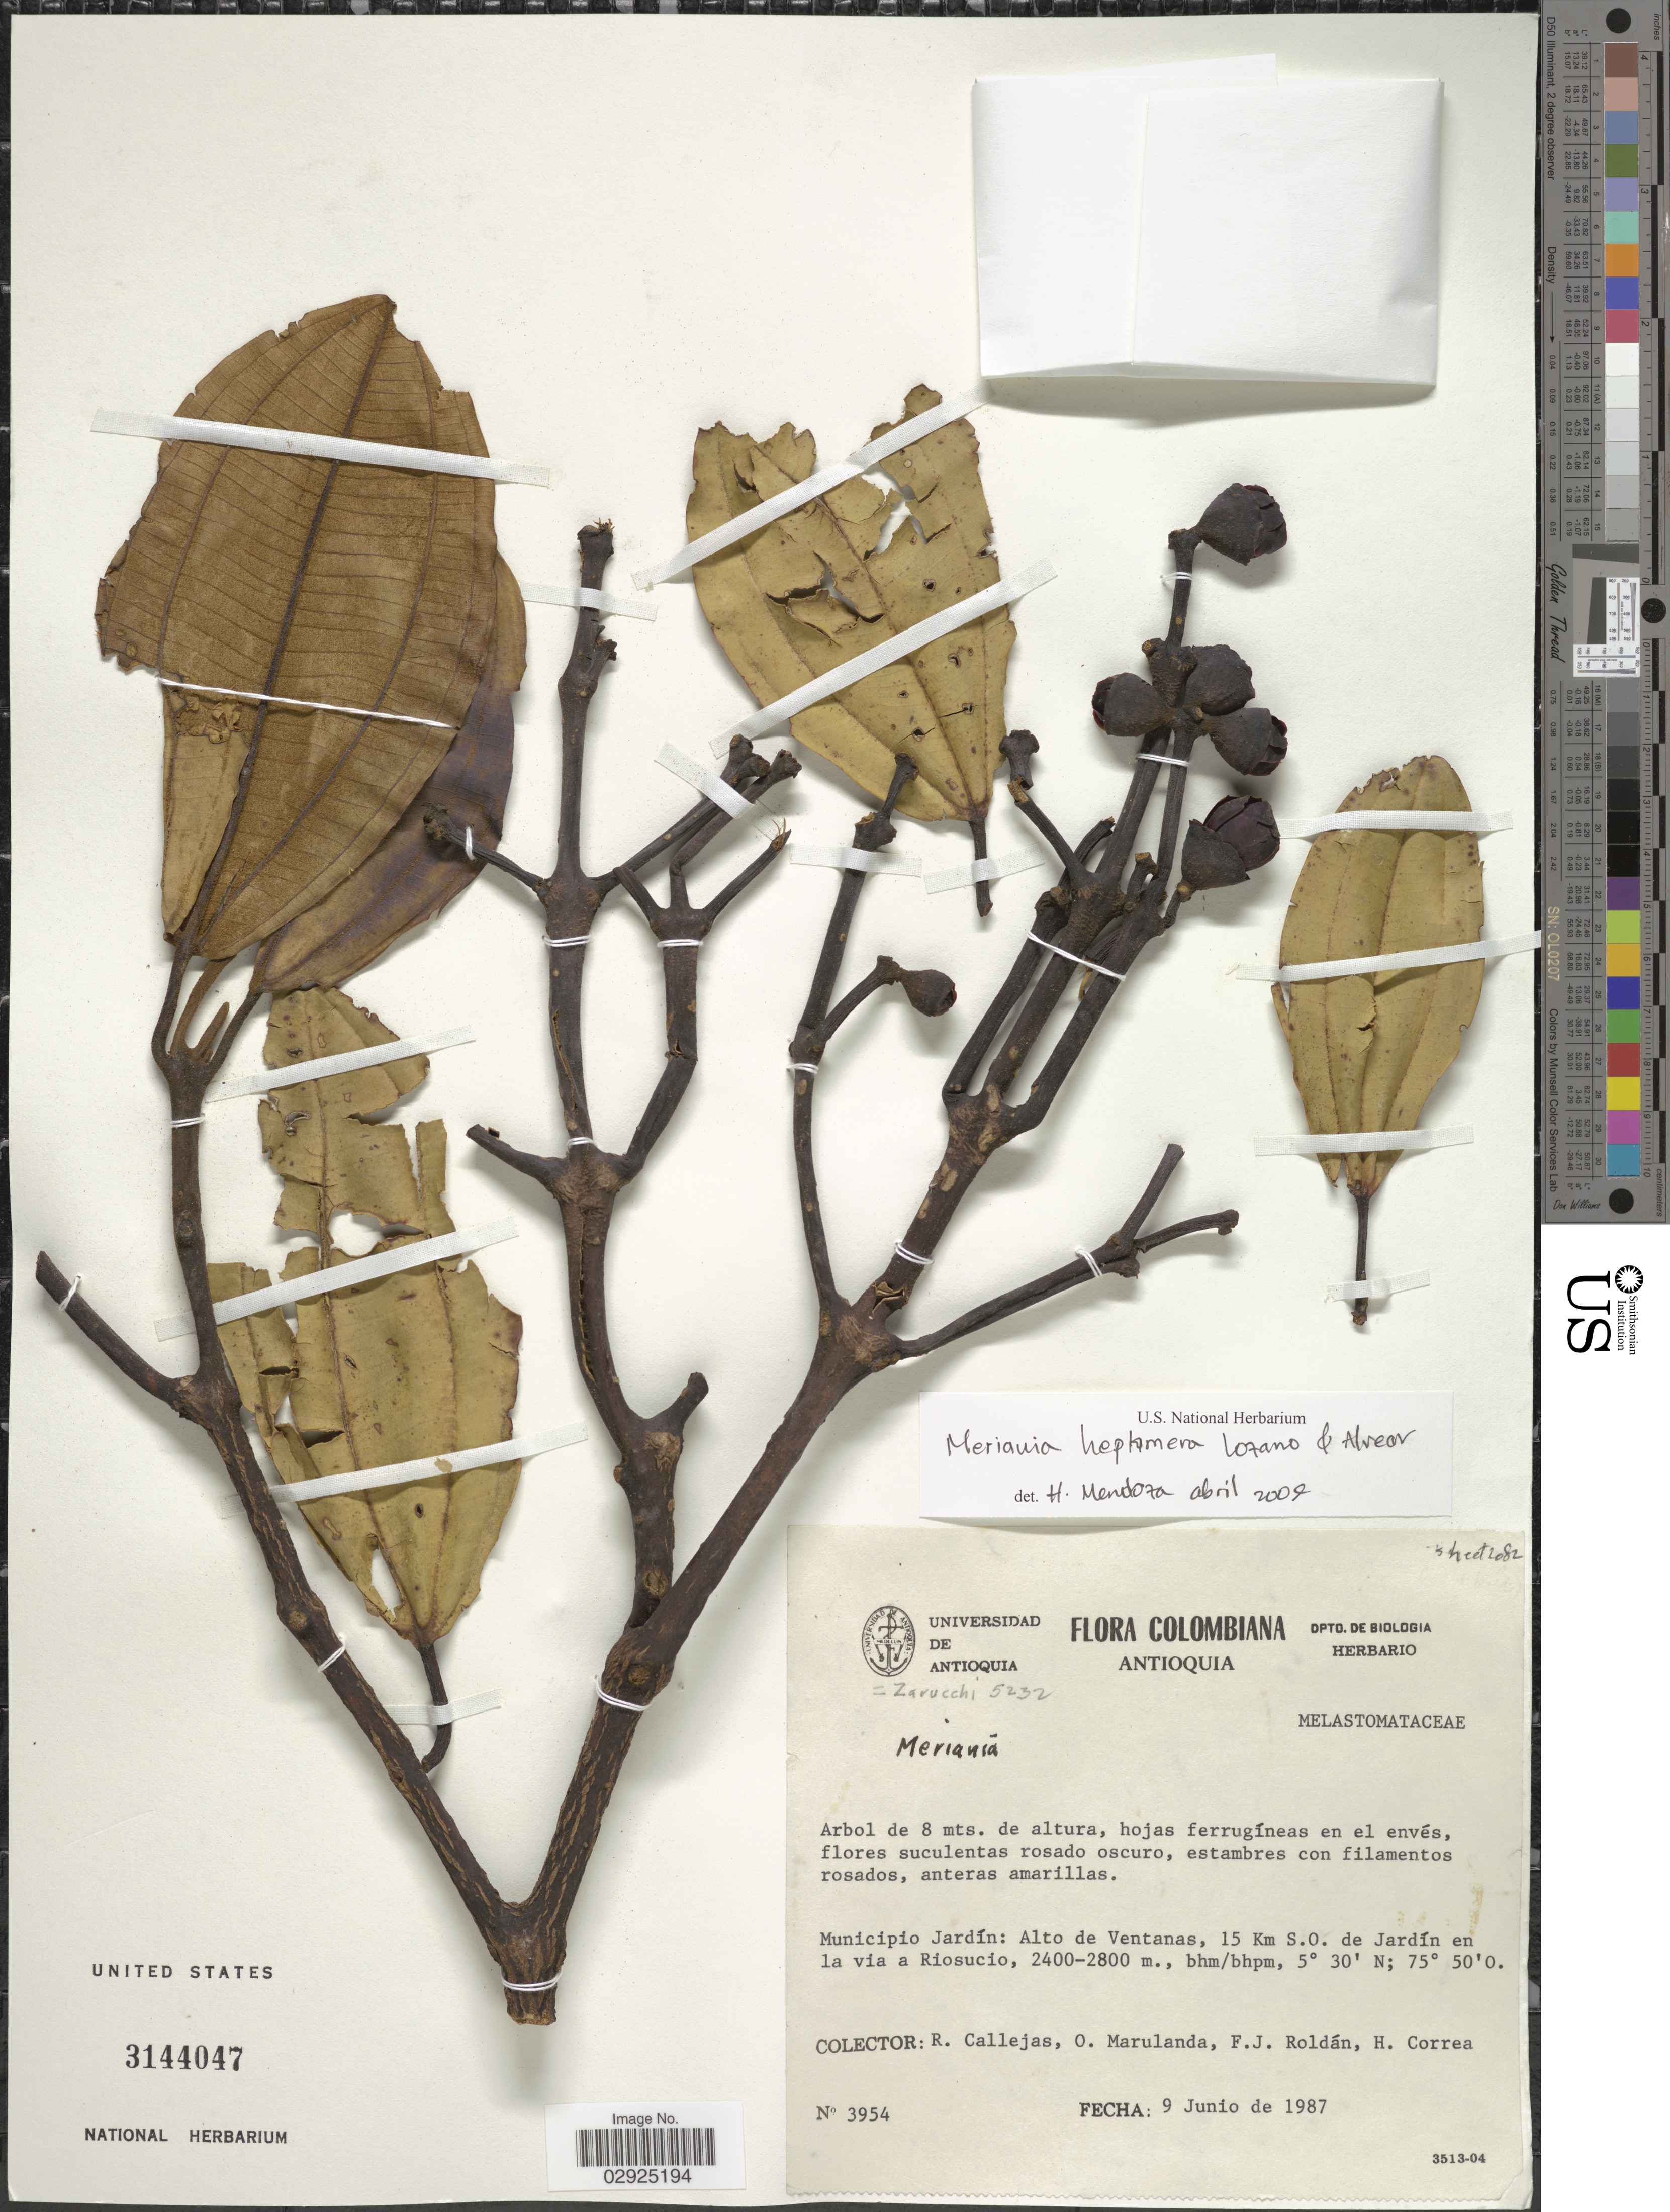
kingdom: Plantae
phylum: Tracheophyta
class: Magnoliopsida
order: Myrtales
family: Melastomataceae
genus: Meriania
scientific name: Meriania heptamera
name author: Lozano & Alvear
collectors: R. Callejas, O. Marulanda, F. J. Roldán & H. Correa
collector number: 3954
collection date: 1987-06-09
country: Colombia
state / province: Antioquia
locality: Municipio Jardín: Alto de Ventanas, 15 Km S.O. de Jardín en la via a Riosucio.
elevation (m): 2400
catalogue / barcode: US 3144047